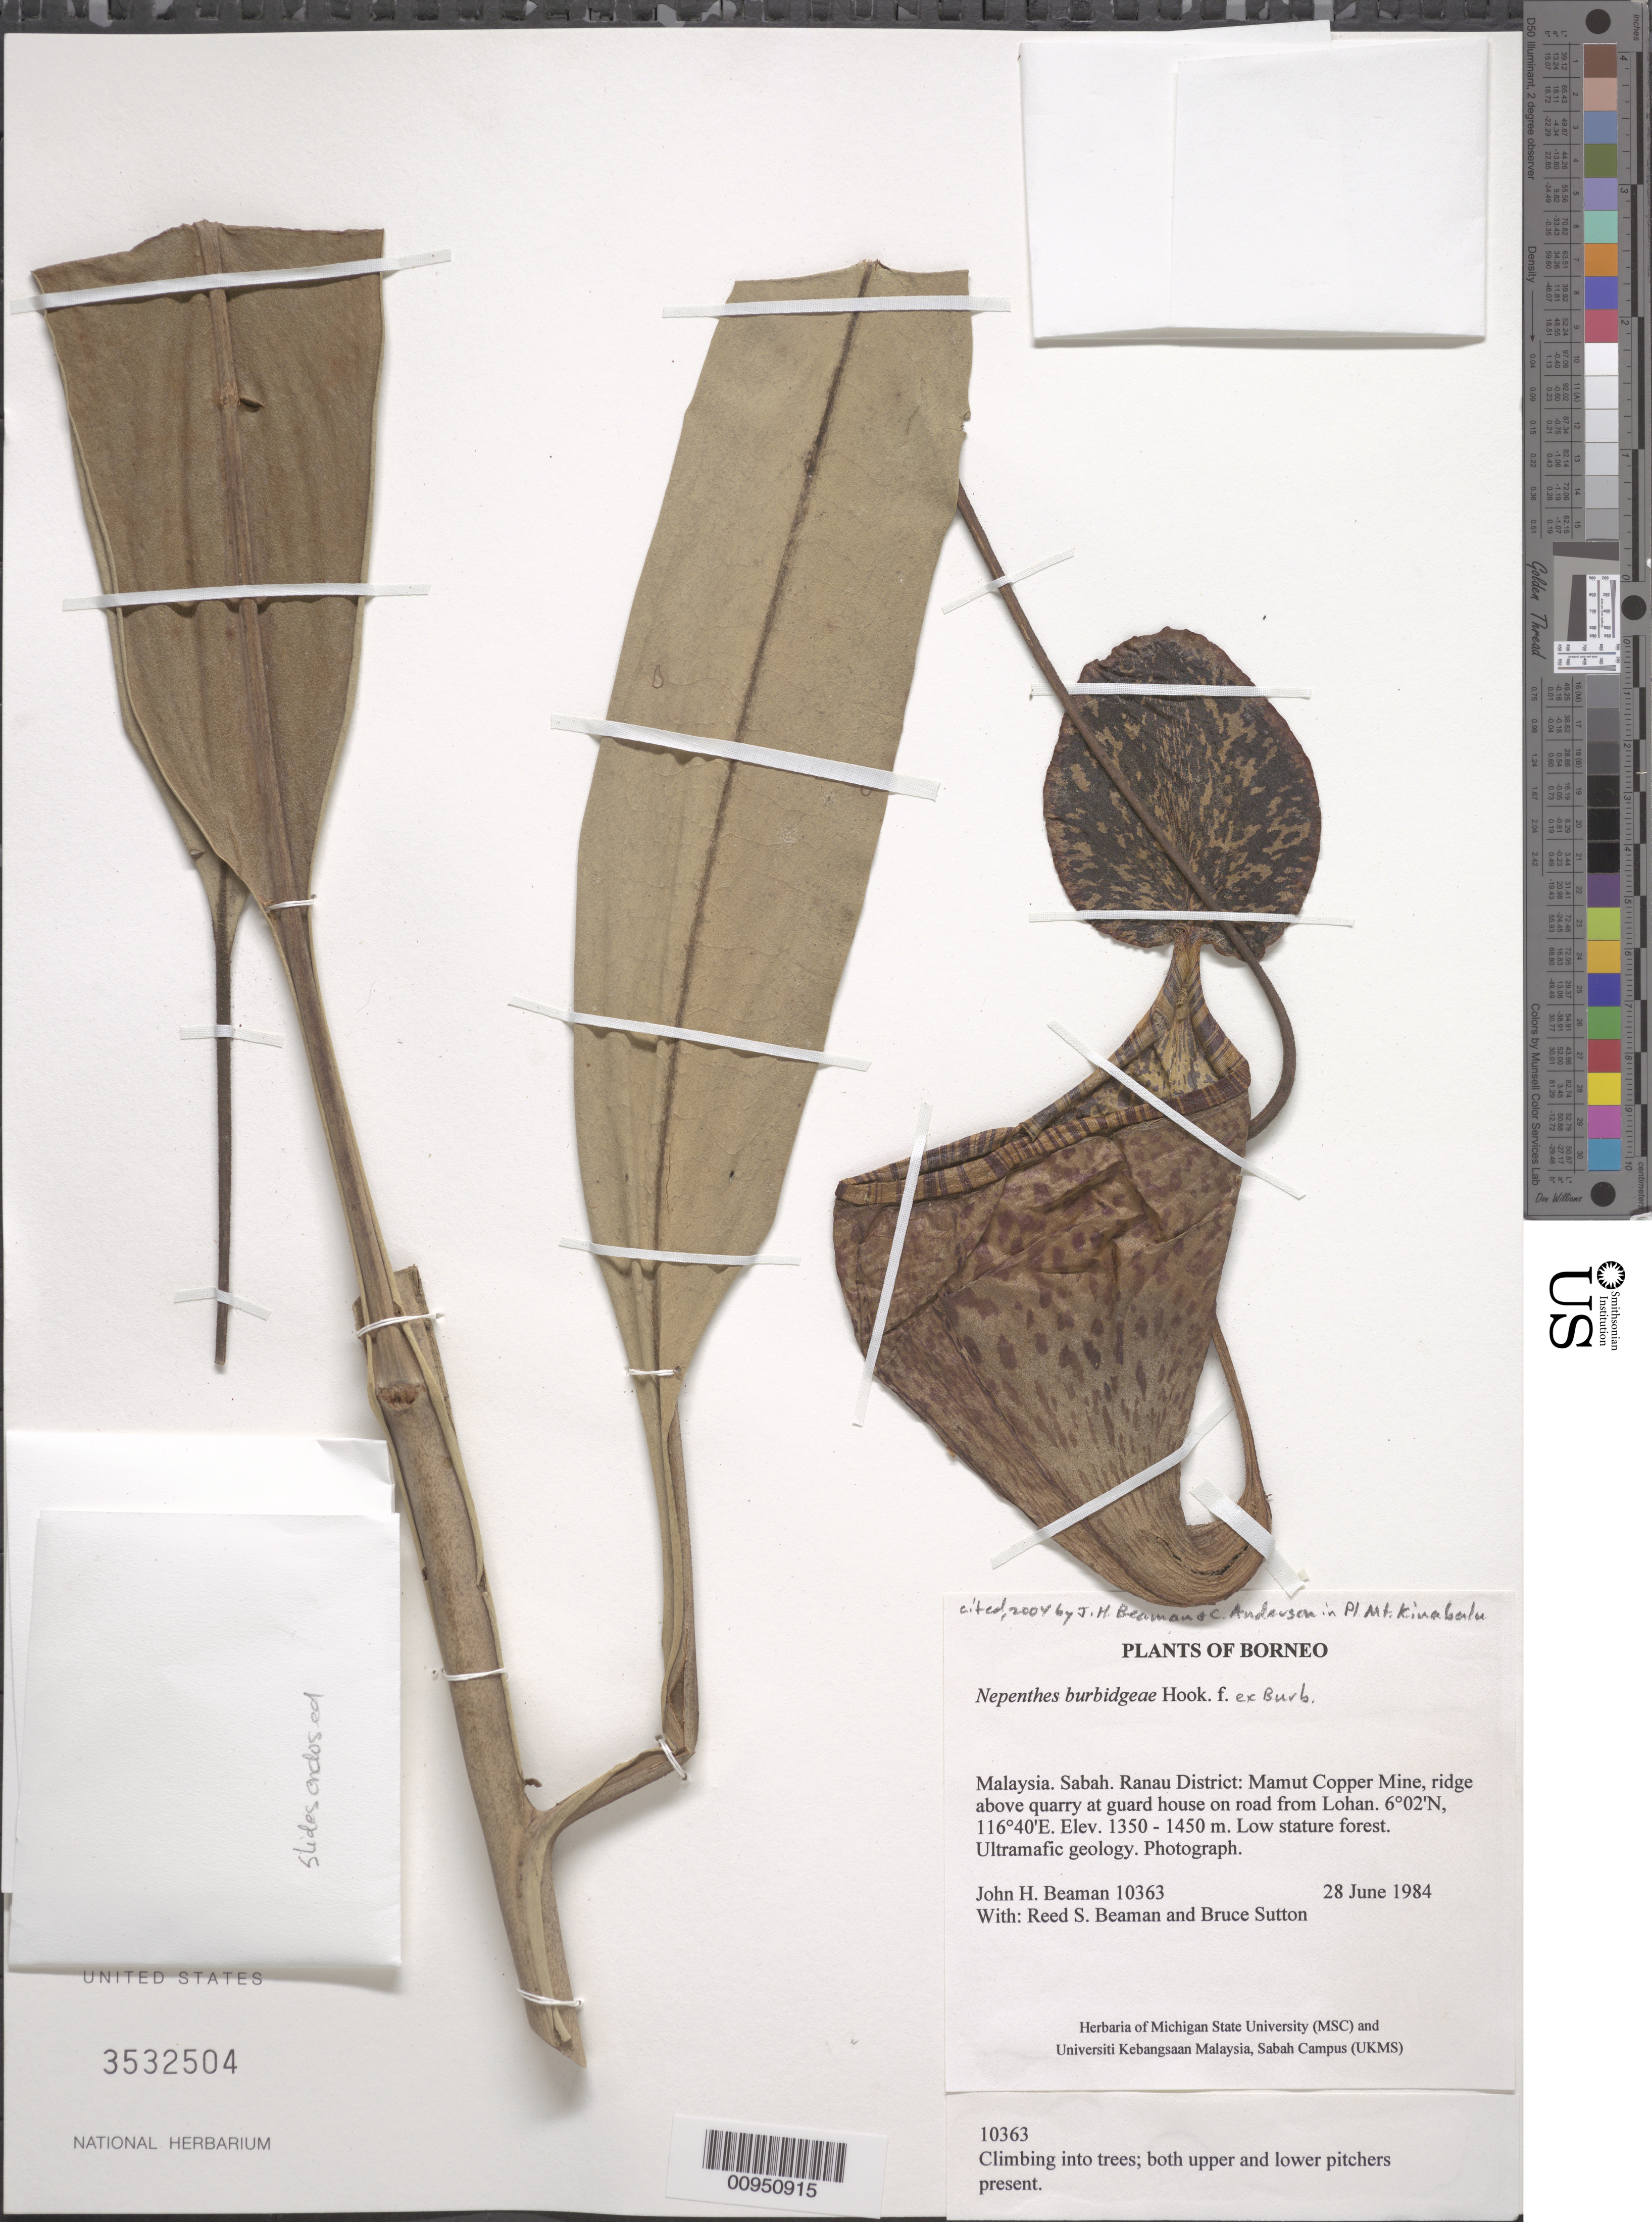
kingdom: Plantae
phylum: Tracheophyta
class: Magnoliopsida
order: Caryophyllales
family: Nepenthaceae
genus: Nepenthes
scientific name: Nepenthes burbidgeae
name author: Hook. f. ex Burb.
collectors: J. H. Beaman, R. S. Beaman & B. Sutton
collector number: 10363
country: Malaysia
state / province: Sabah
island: Borneo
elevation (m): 1350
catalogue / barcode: US 3532504